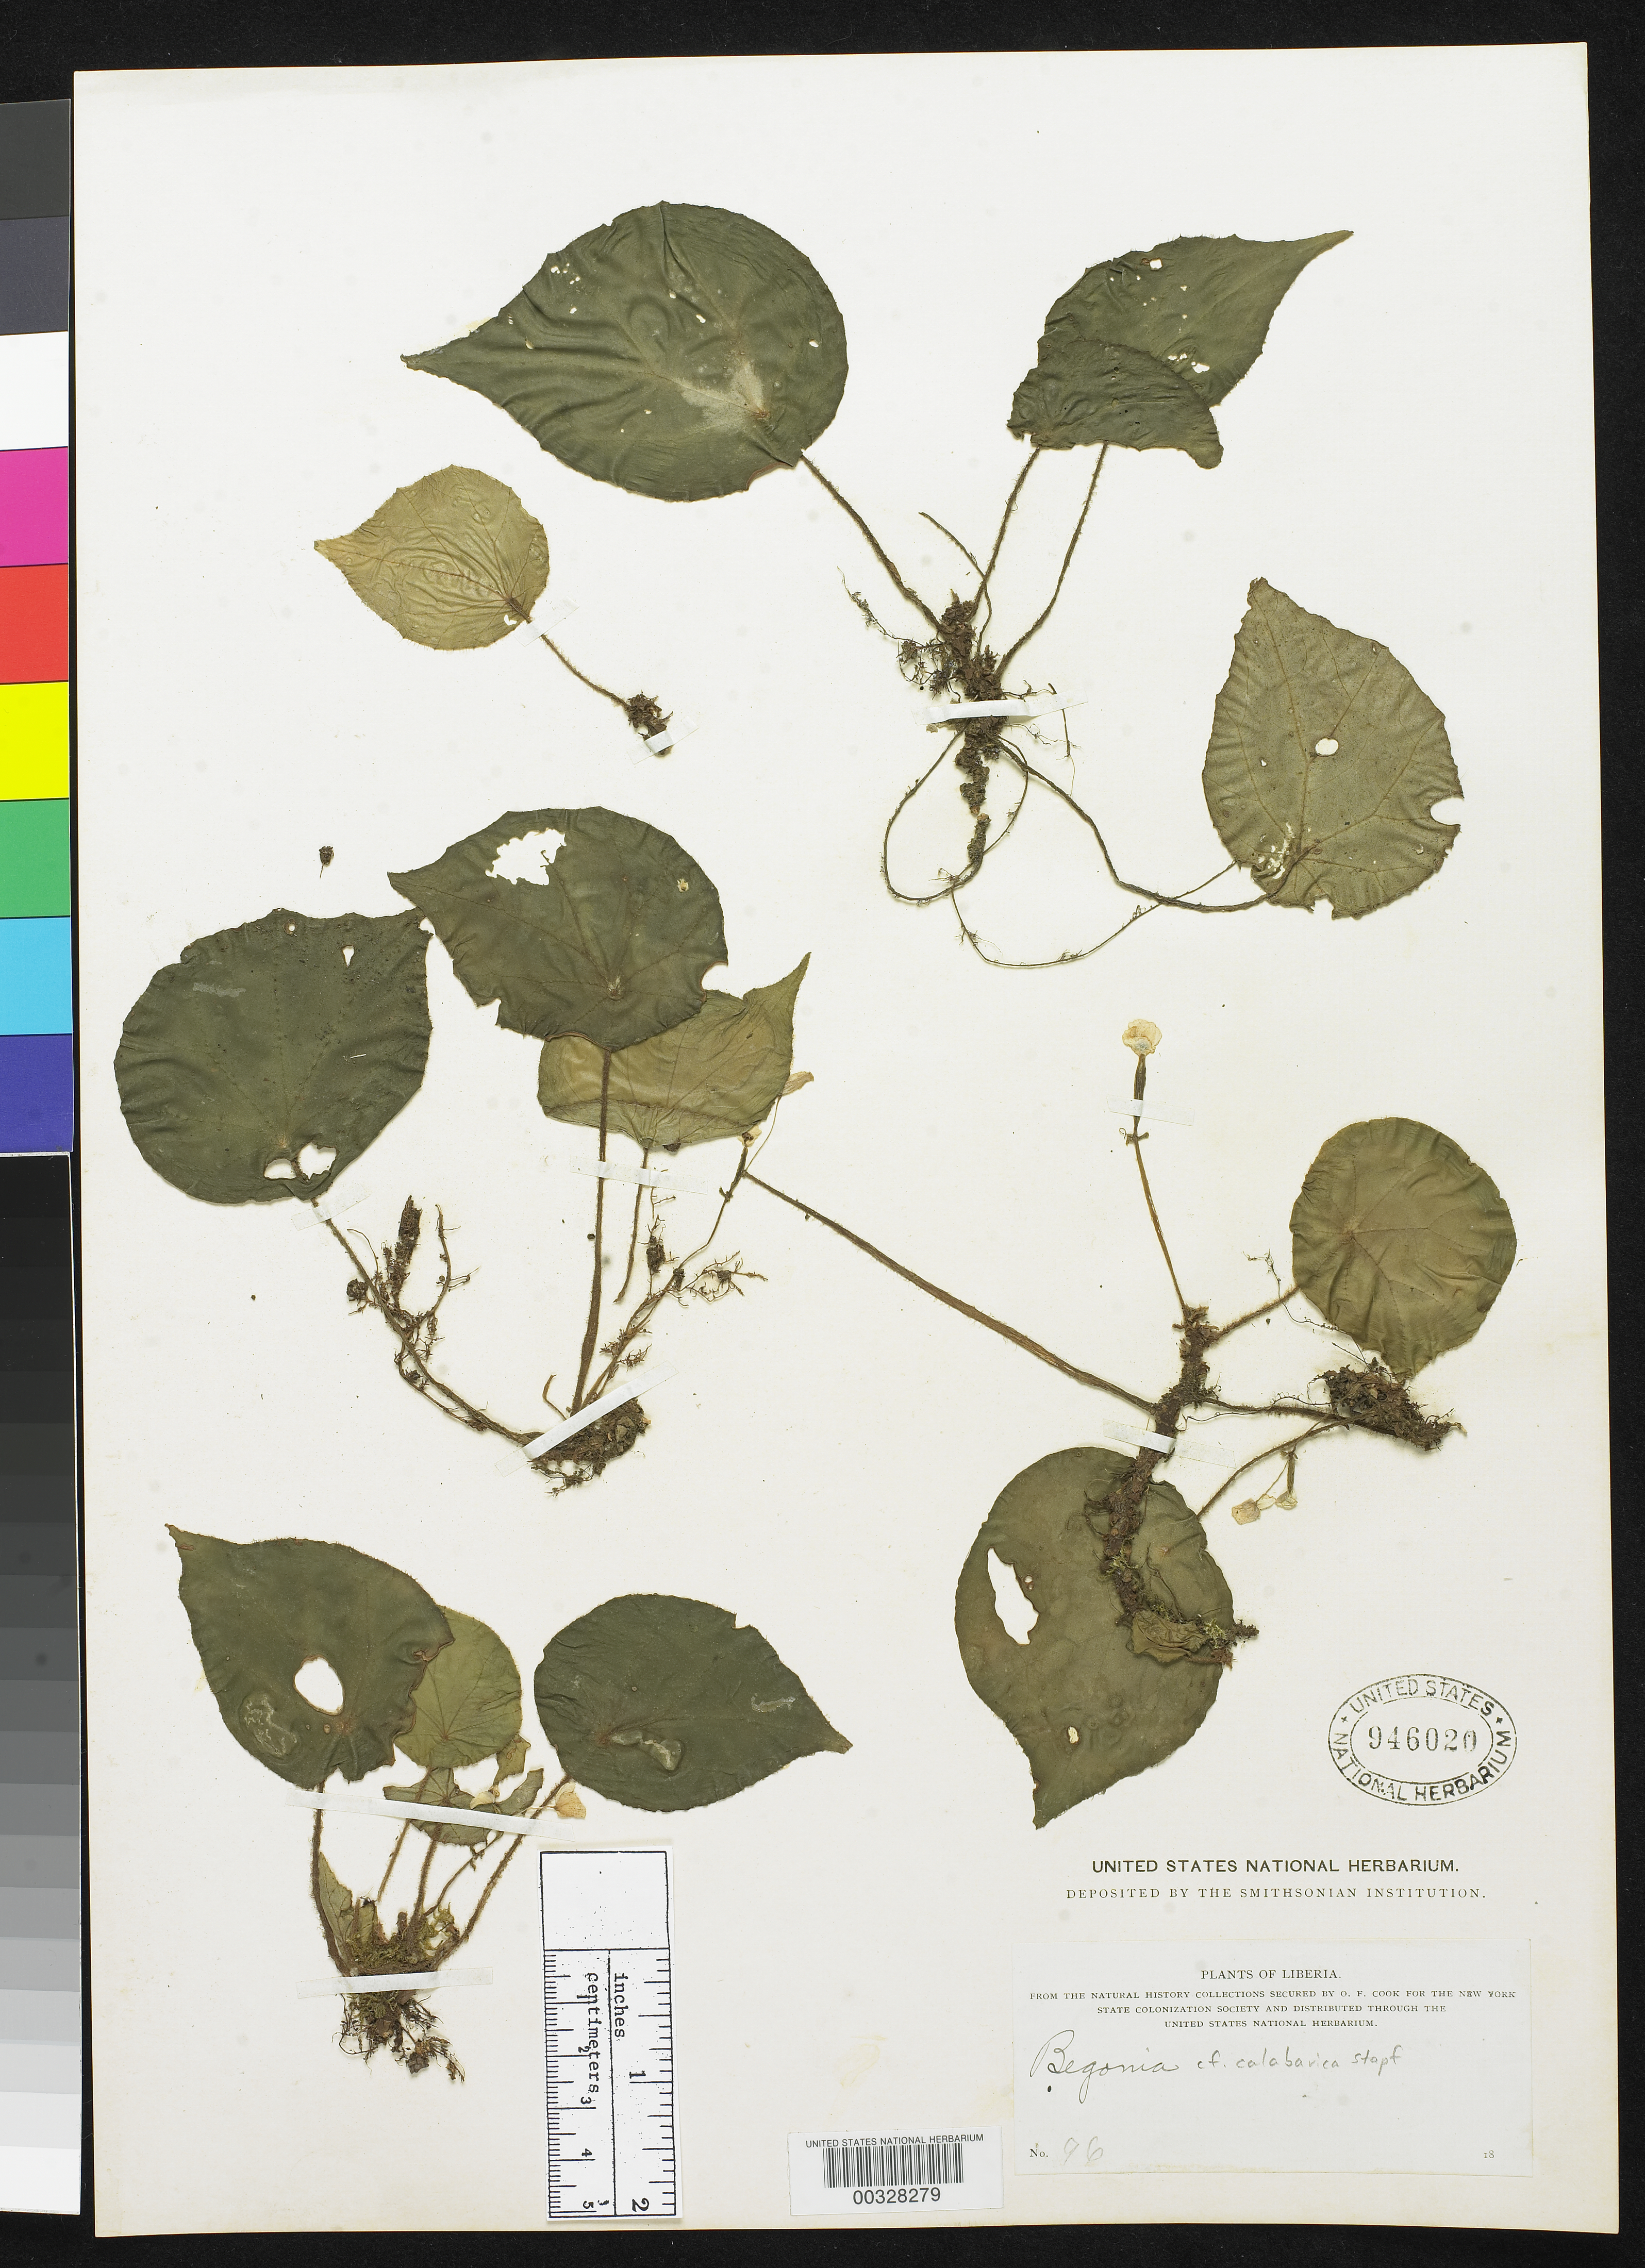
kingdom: Plantae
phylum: Tracheophyta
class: Magnoliopsida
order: Cucurbitales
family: Begoniaceae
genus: Begonia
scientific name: Begonia quadrialata var. quadrialata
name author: Warb.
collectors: O. F. Cook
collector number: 96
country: Liberia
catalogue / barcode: US 946020